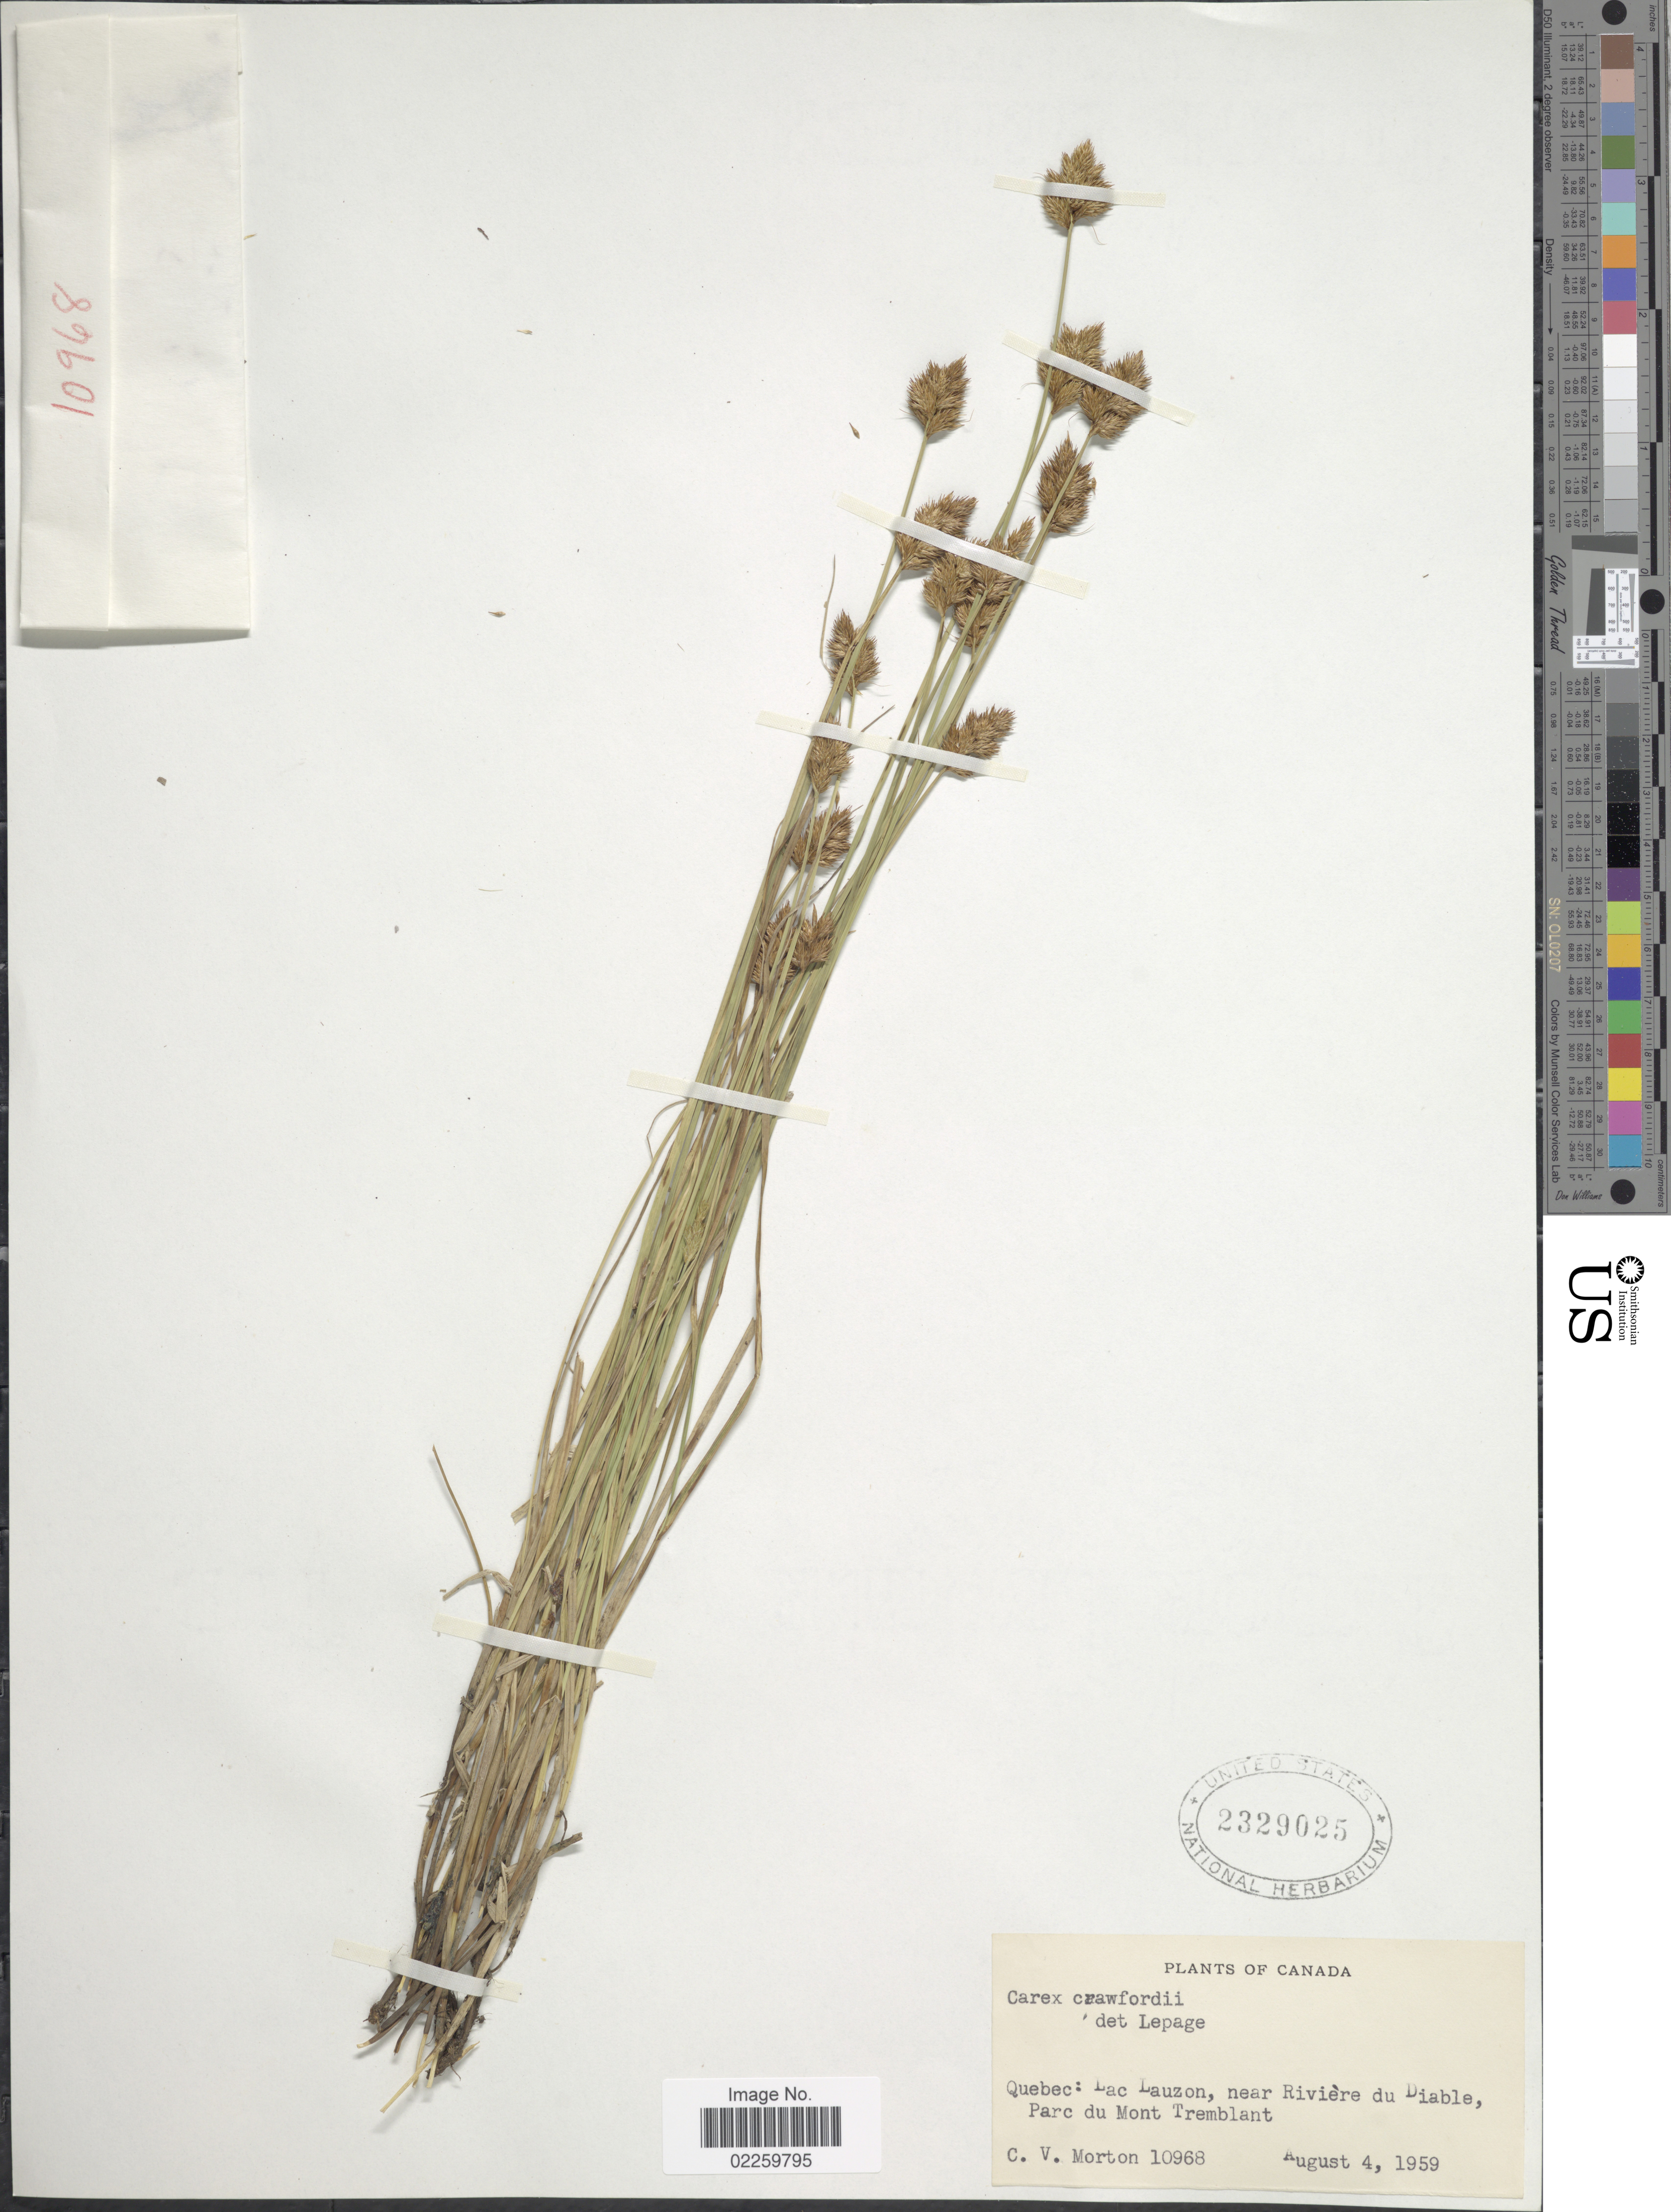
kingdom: Plantae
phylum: Tracheophyta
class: Liliopsida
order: Poales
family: Cyperaceae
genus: Carex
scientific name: Carex crawfordii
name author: Fernald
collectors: C. V. Morton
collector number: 10968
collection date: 1959-08-04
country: Canada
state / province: Quebec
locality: Lac Lauzon, near Riviere du Diable, Parc du Mont Tremblant.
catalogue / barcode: US 2329025